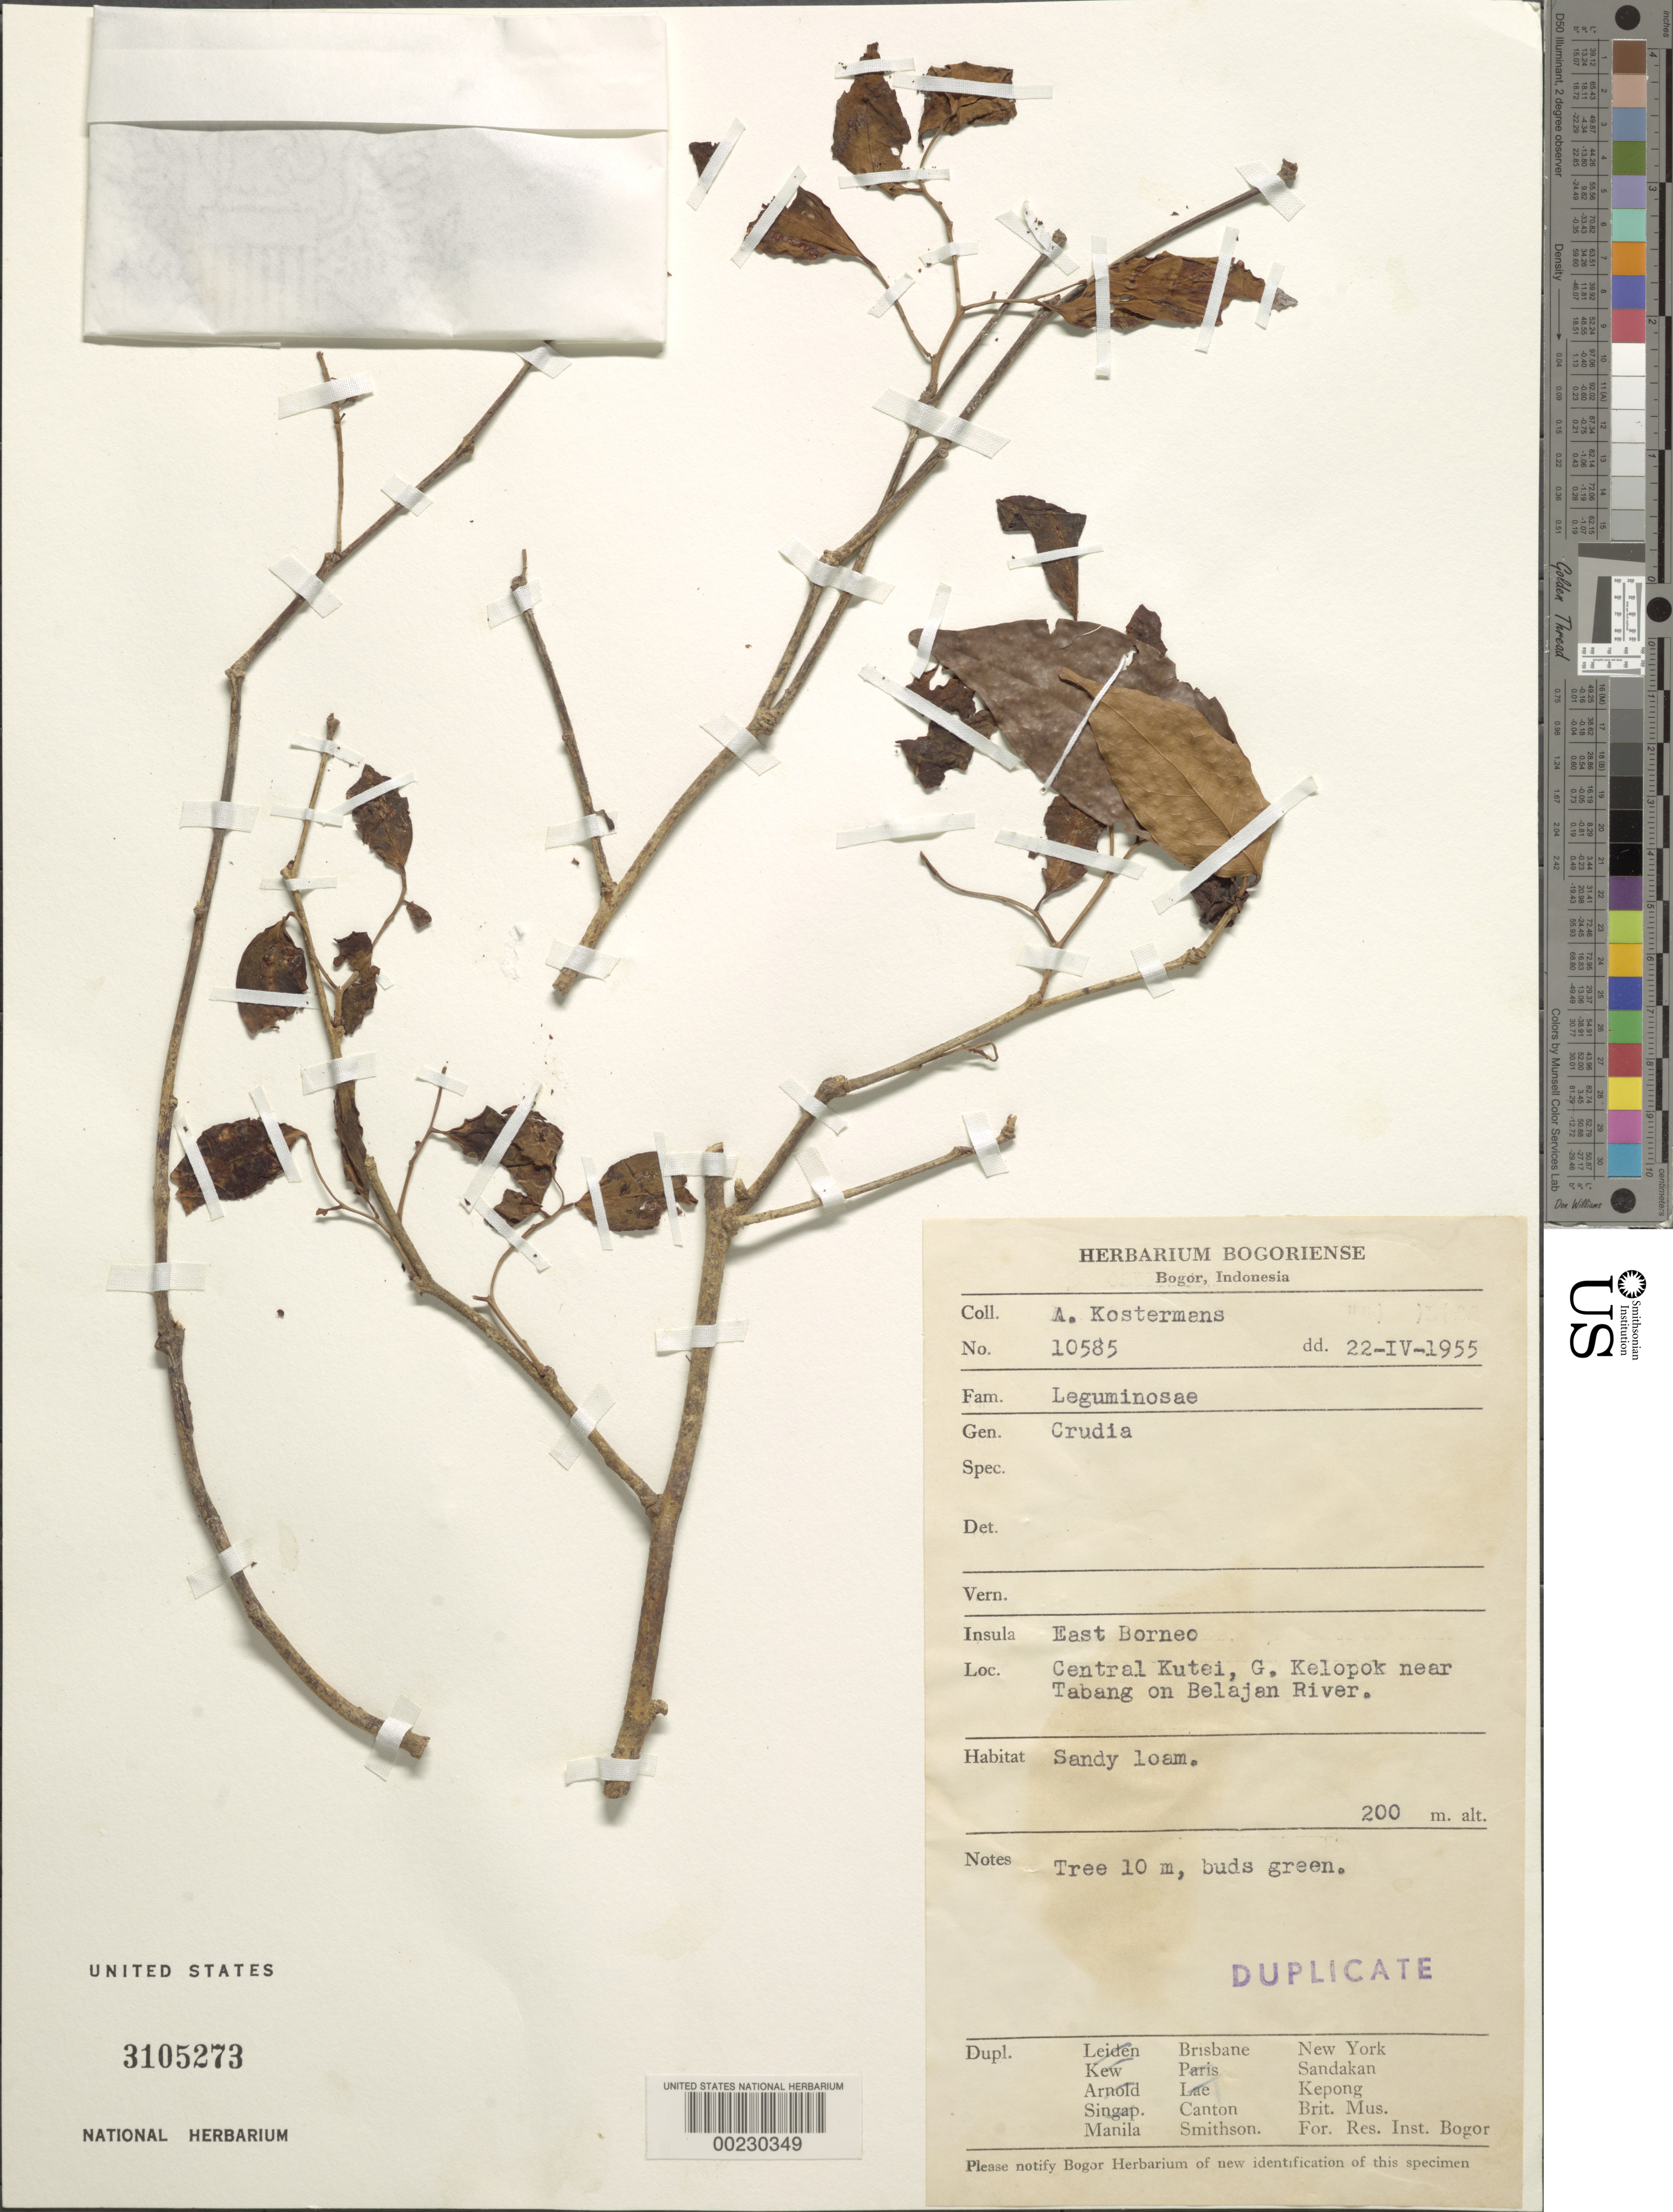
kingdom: Plantae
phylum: Tracheophyta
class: Magnoliopsida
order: Fabales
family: Fabaceae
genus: Crudia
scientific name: Crudia sp.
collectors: A. J. G. Kostermans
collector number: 10585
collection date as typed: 22 Apr 1955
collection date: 1955-04-22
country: Indonesia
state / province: Kalimantan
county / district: Kalimantan Timur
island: Borneo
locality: Central kutei, g. kelopok near tabang on belajan river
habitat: Sandy loam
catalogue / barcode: US 3105273